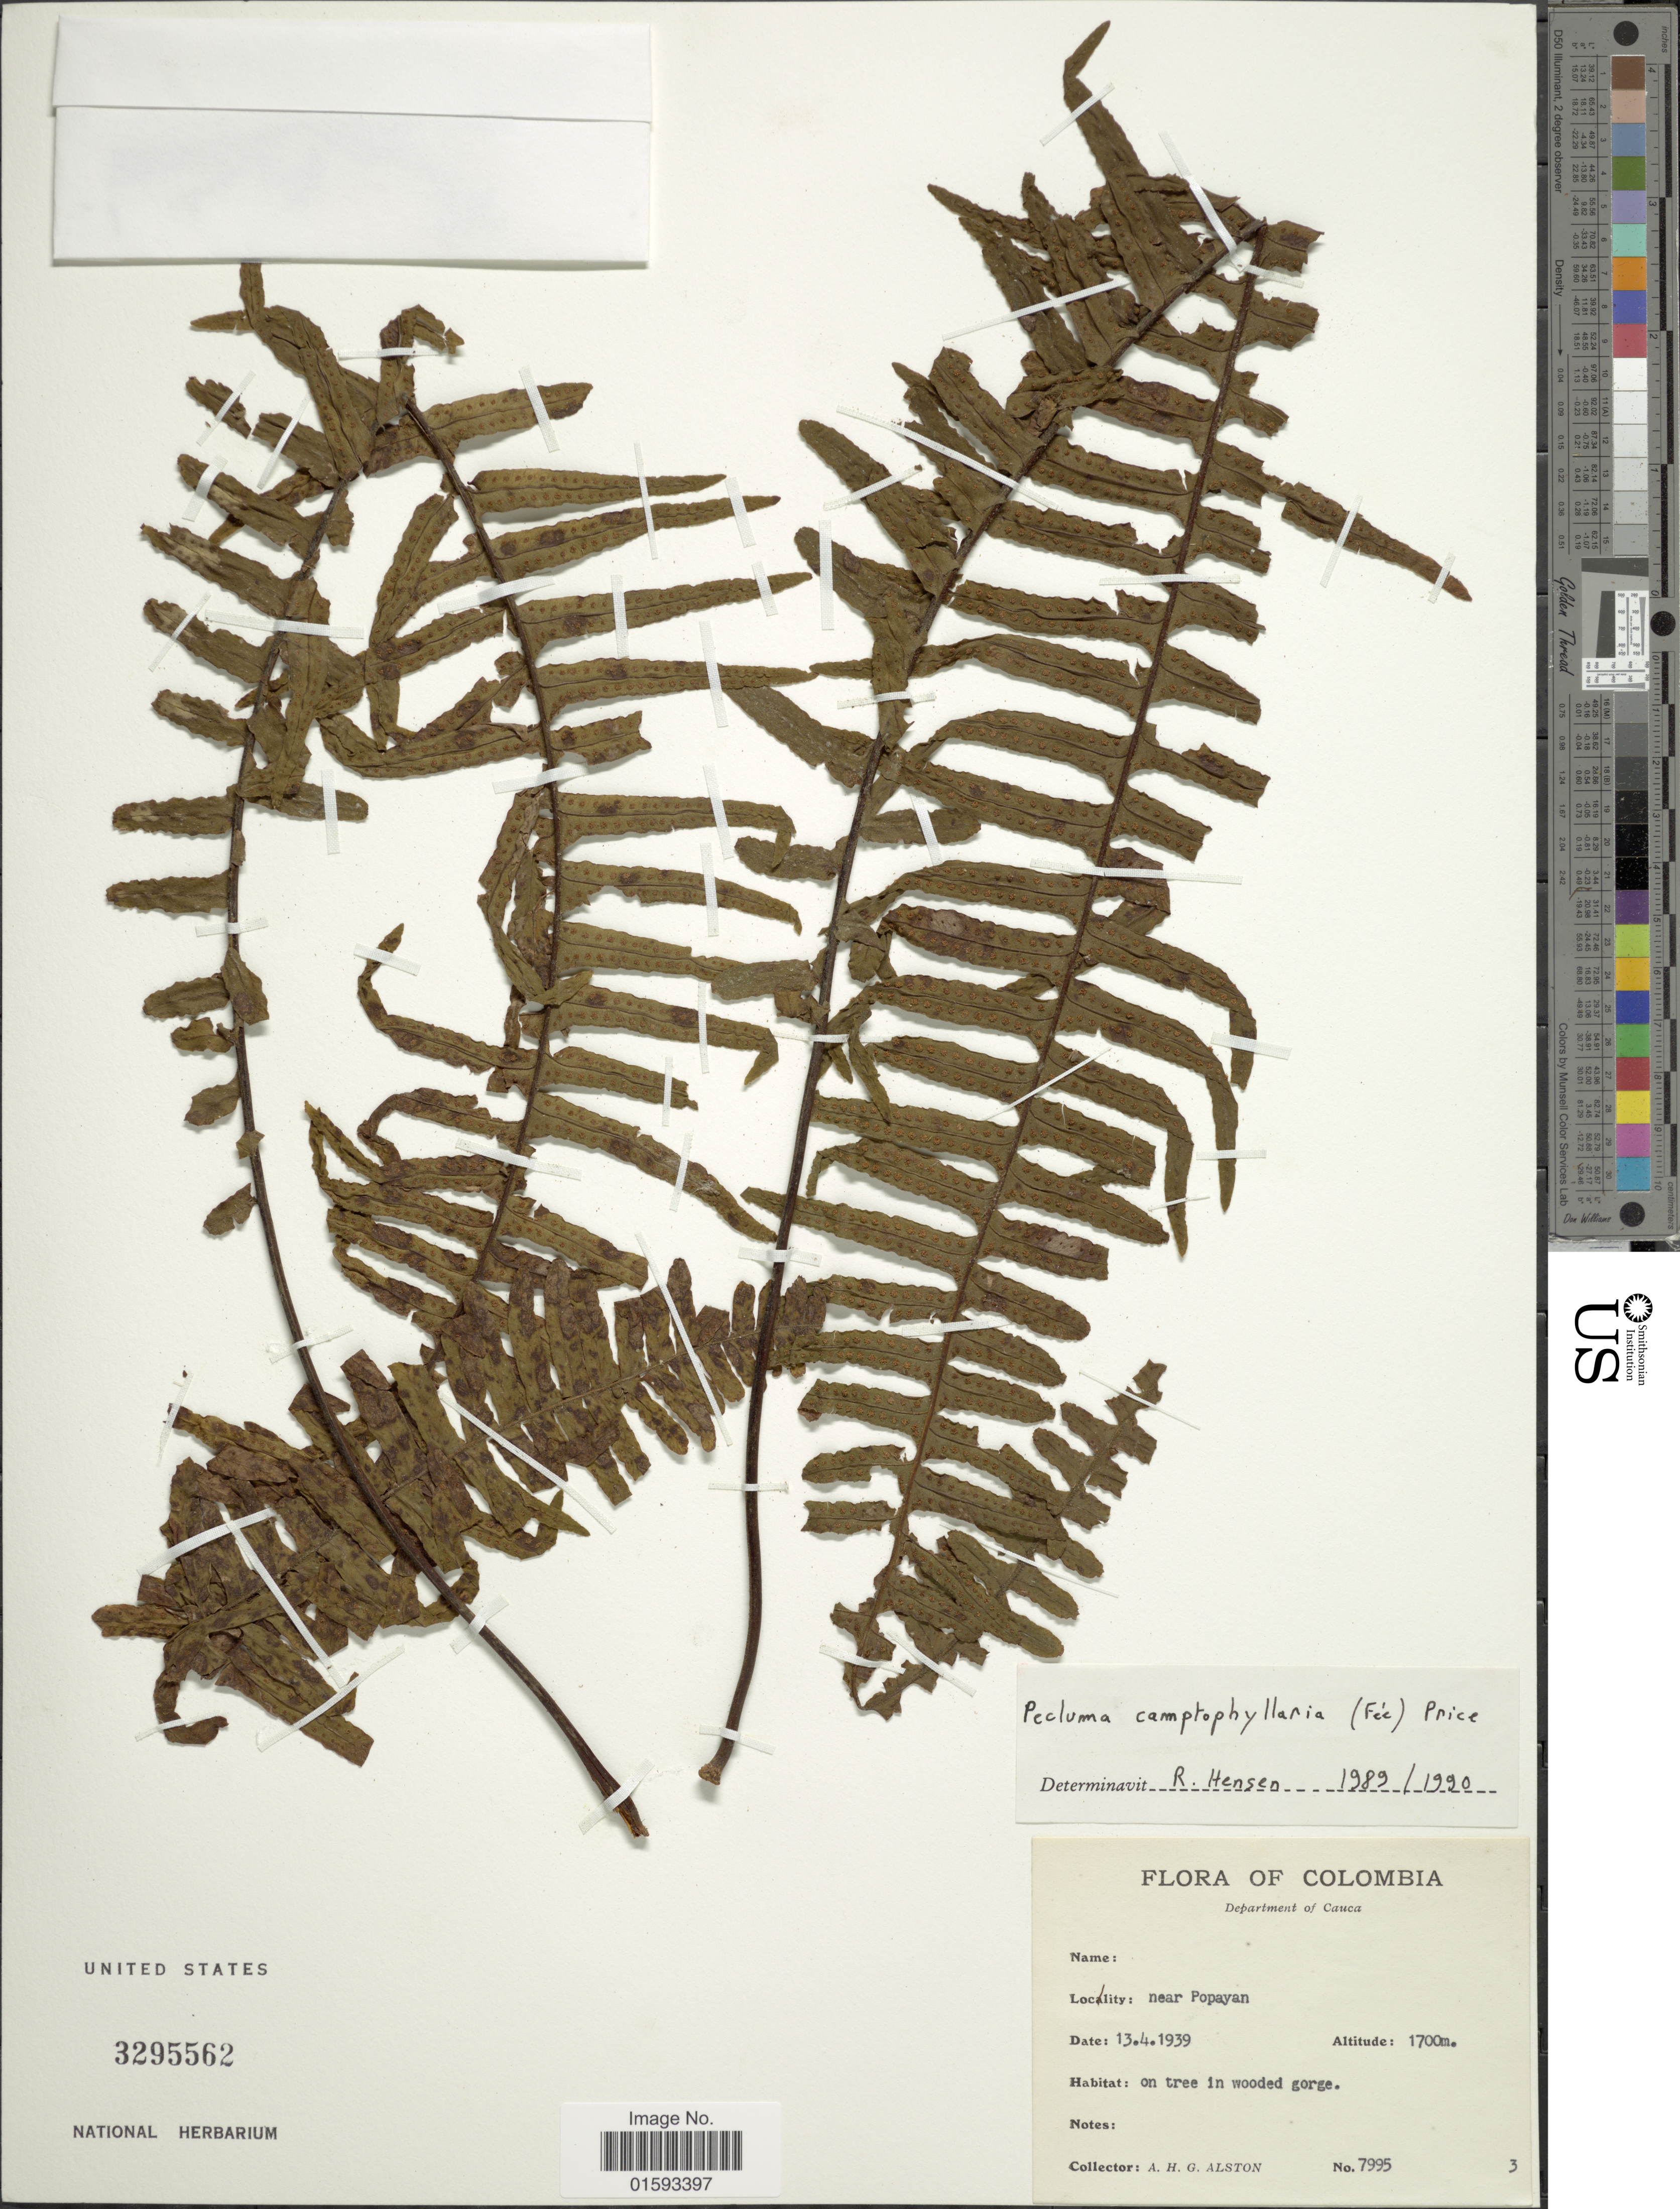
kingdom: Plantae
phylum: Tracheophyta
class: Polypodiopsida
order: Polypodiales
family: Polypodiaceae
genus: Pecluma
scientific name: Pecluma camptophyllaria var. lachnifera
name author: (Hieron.) Lellinger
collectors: A. H. Alston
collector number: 7995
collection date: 1939-04-13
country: Colombia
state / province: Cauca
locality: Near Popayan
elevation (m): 1700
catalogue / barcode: US 3295562